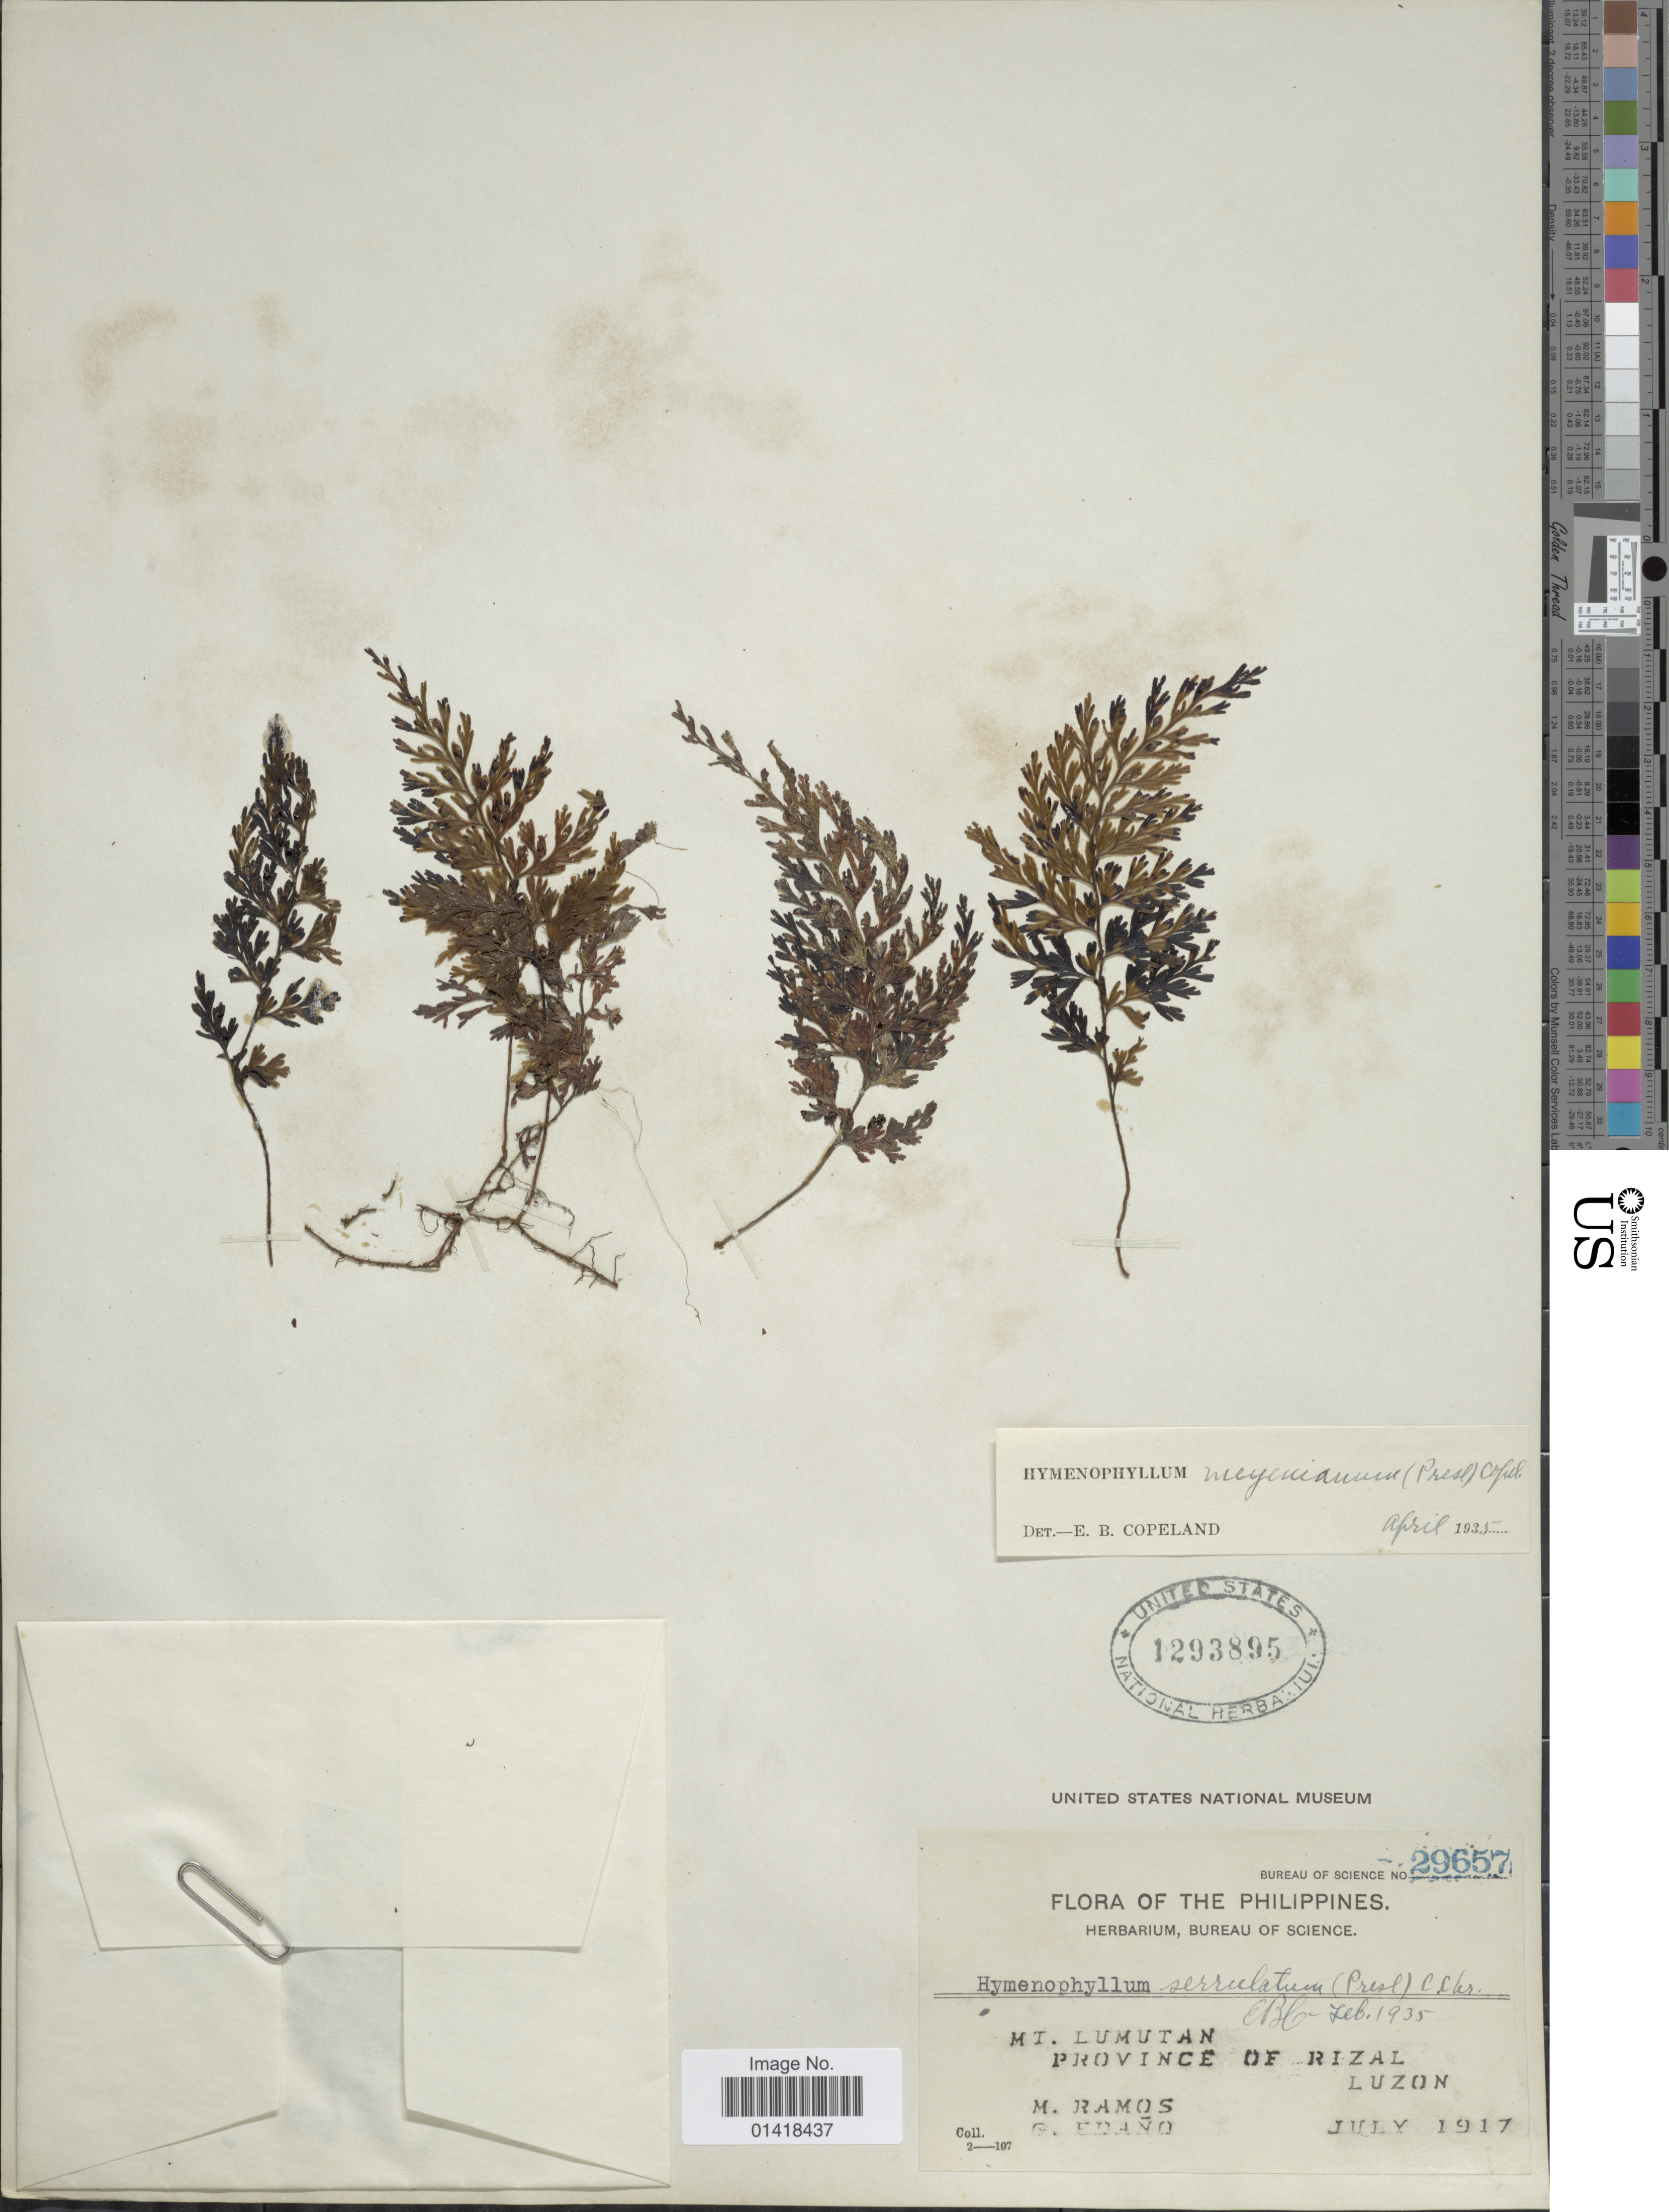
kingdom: Plantae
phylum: Tracheophyta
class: Polypodiopsida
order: Hymenophyllales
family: Hymenophyllaceae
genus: Hymenophyllum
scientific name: Hymenophyllum meyenianum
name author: (C. Presl) Copel.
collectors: M. Ramos & G. Edaño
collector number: Bureau of Science 29657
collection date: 1917-07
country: Philippines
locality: The Philippines. Mt. Lumutan. Province of Rizal, Luzon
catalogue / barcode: US 1293895